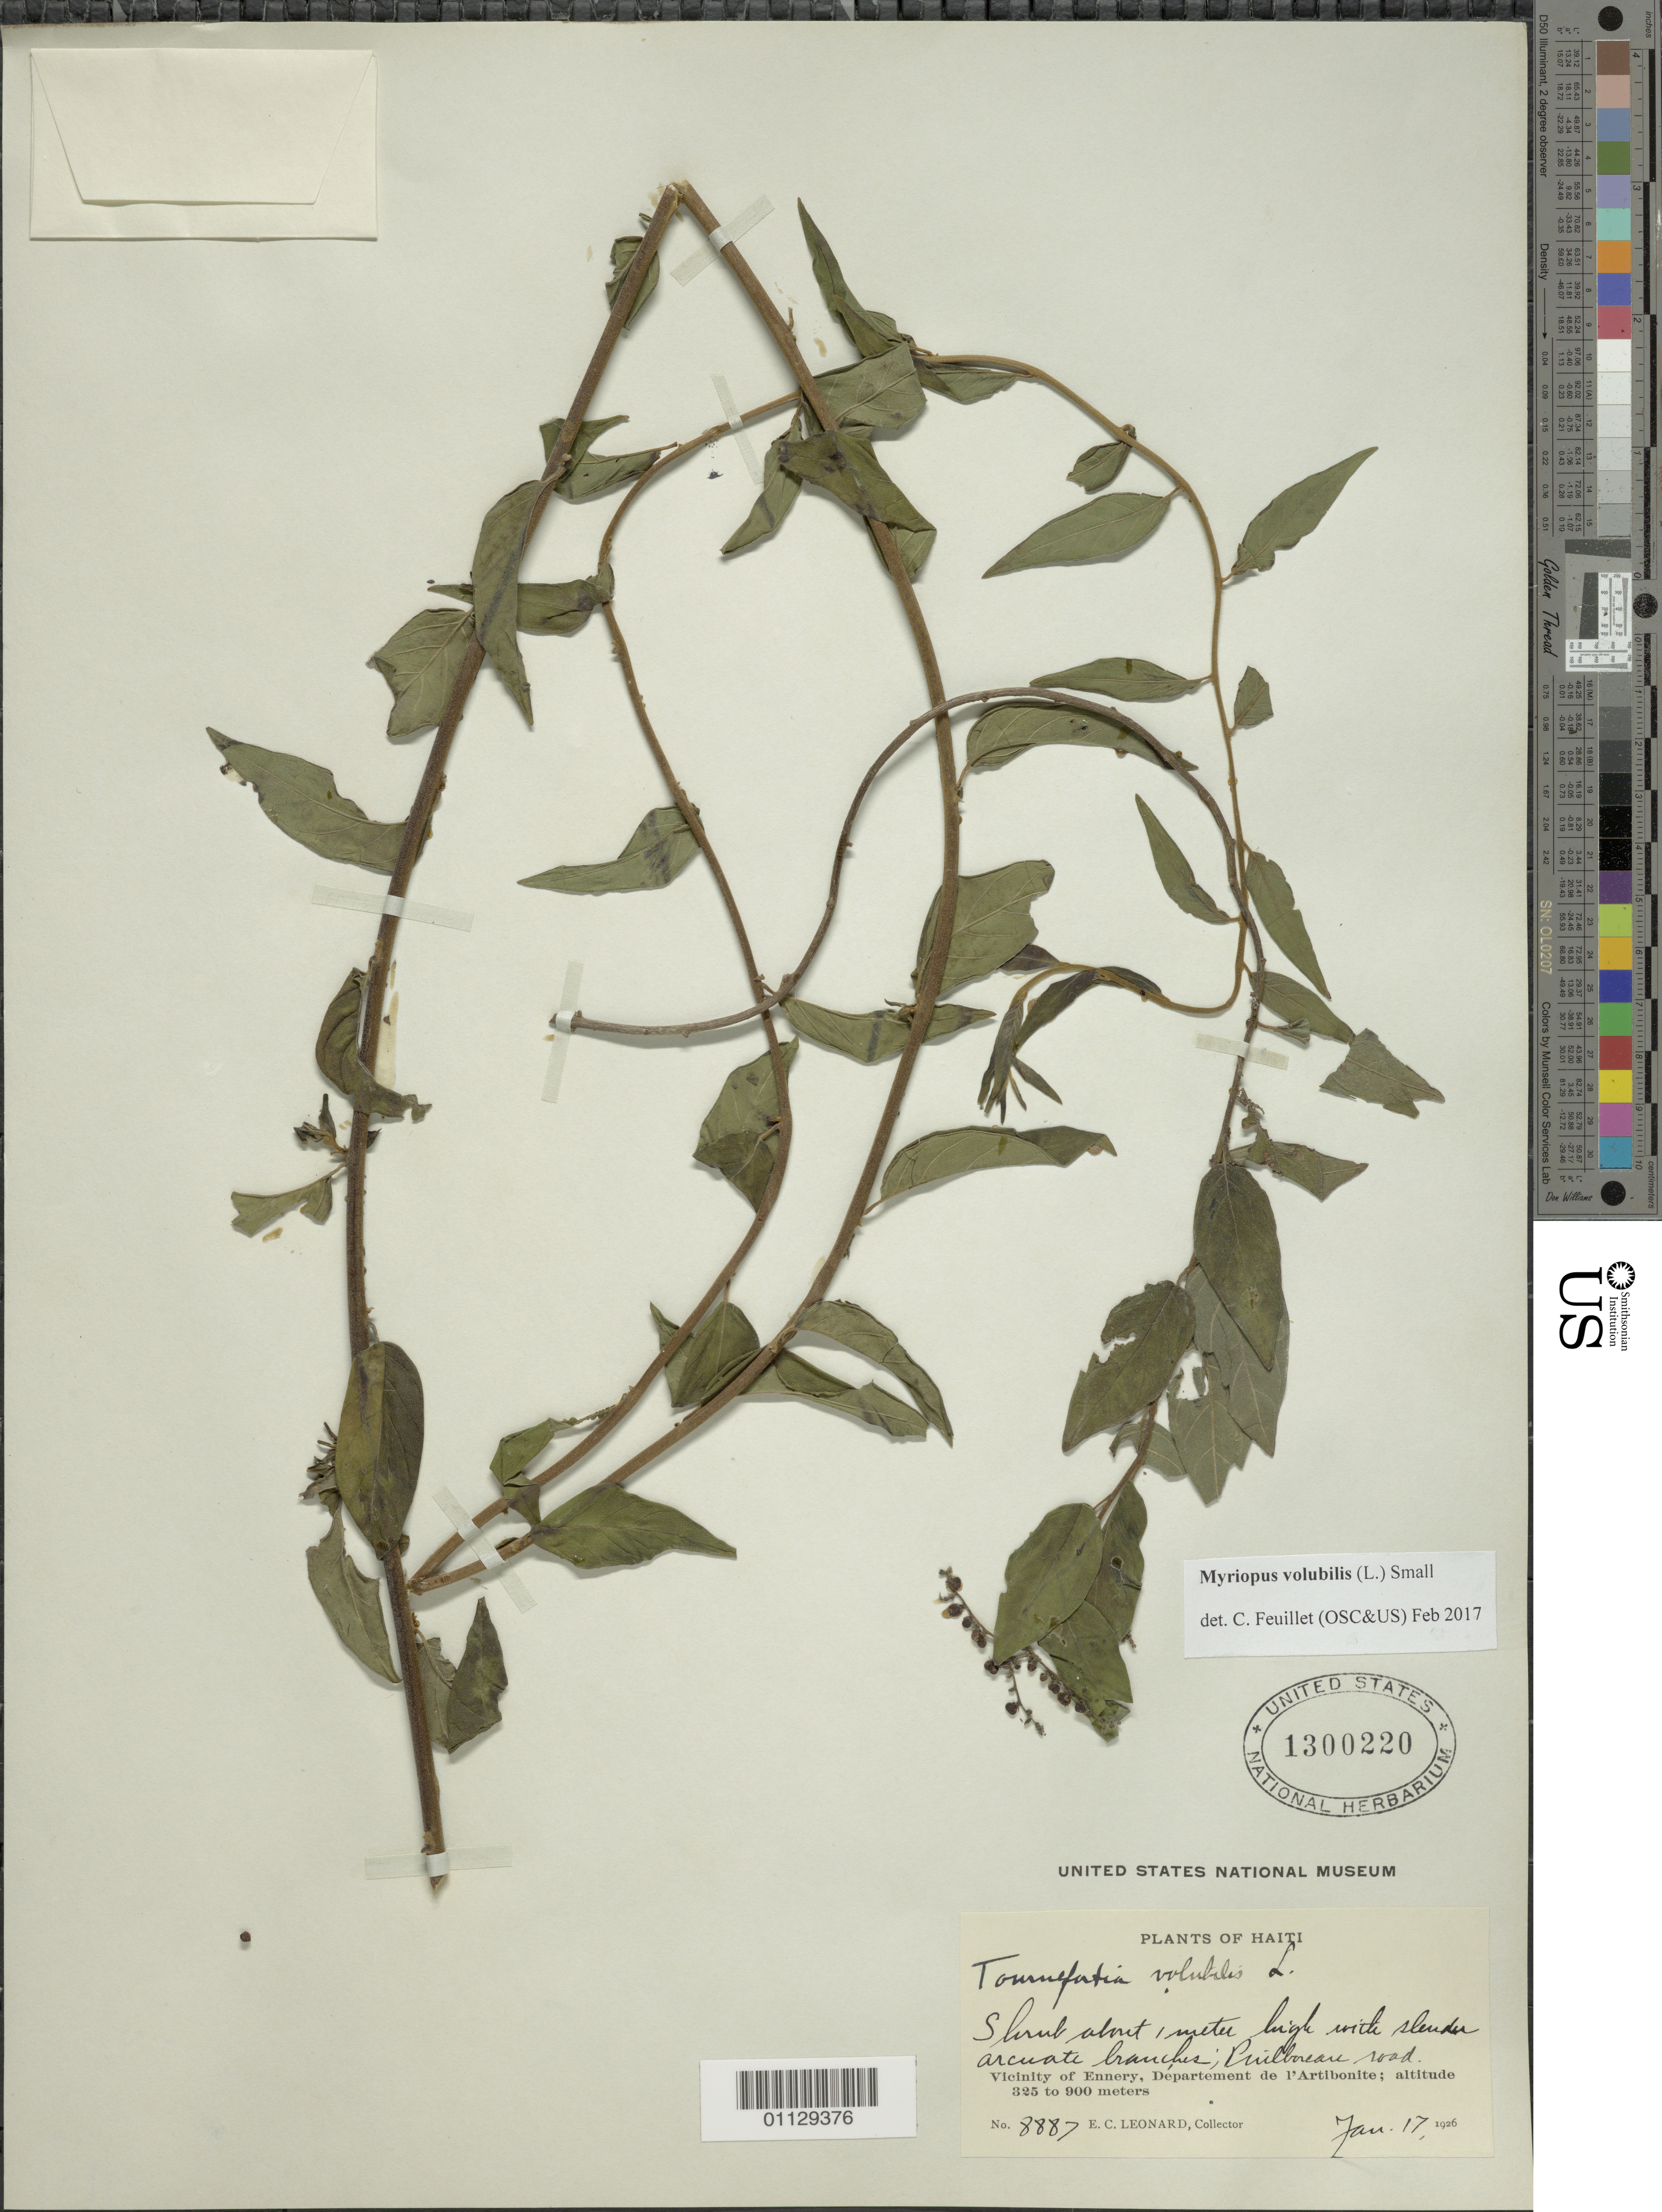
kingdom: Plantae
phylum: Tracheophyta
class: Magnoliopsida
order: Boraginales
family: Heliotropiaceae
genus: Myriopus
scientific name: Myriopus volubilis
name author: (L.) Small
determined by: Feuillet, C.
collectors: E. C. Leonard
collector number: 8887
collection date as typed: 17 Jan 1926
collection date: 1926-01-17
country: Haiti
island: Hispaniola I.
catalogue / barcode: US 1300220